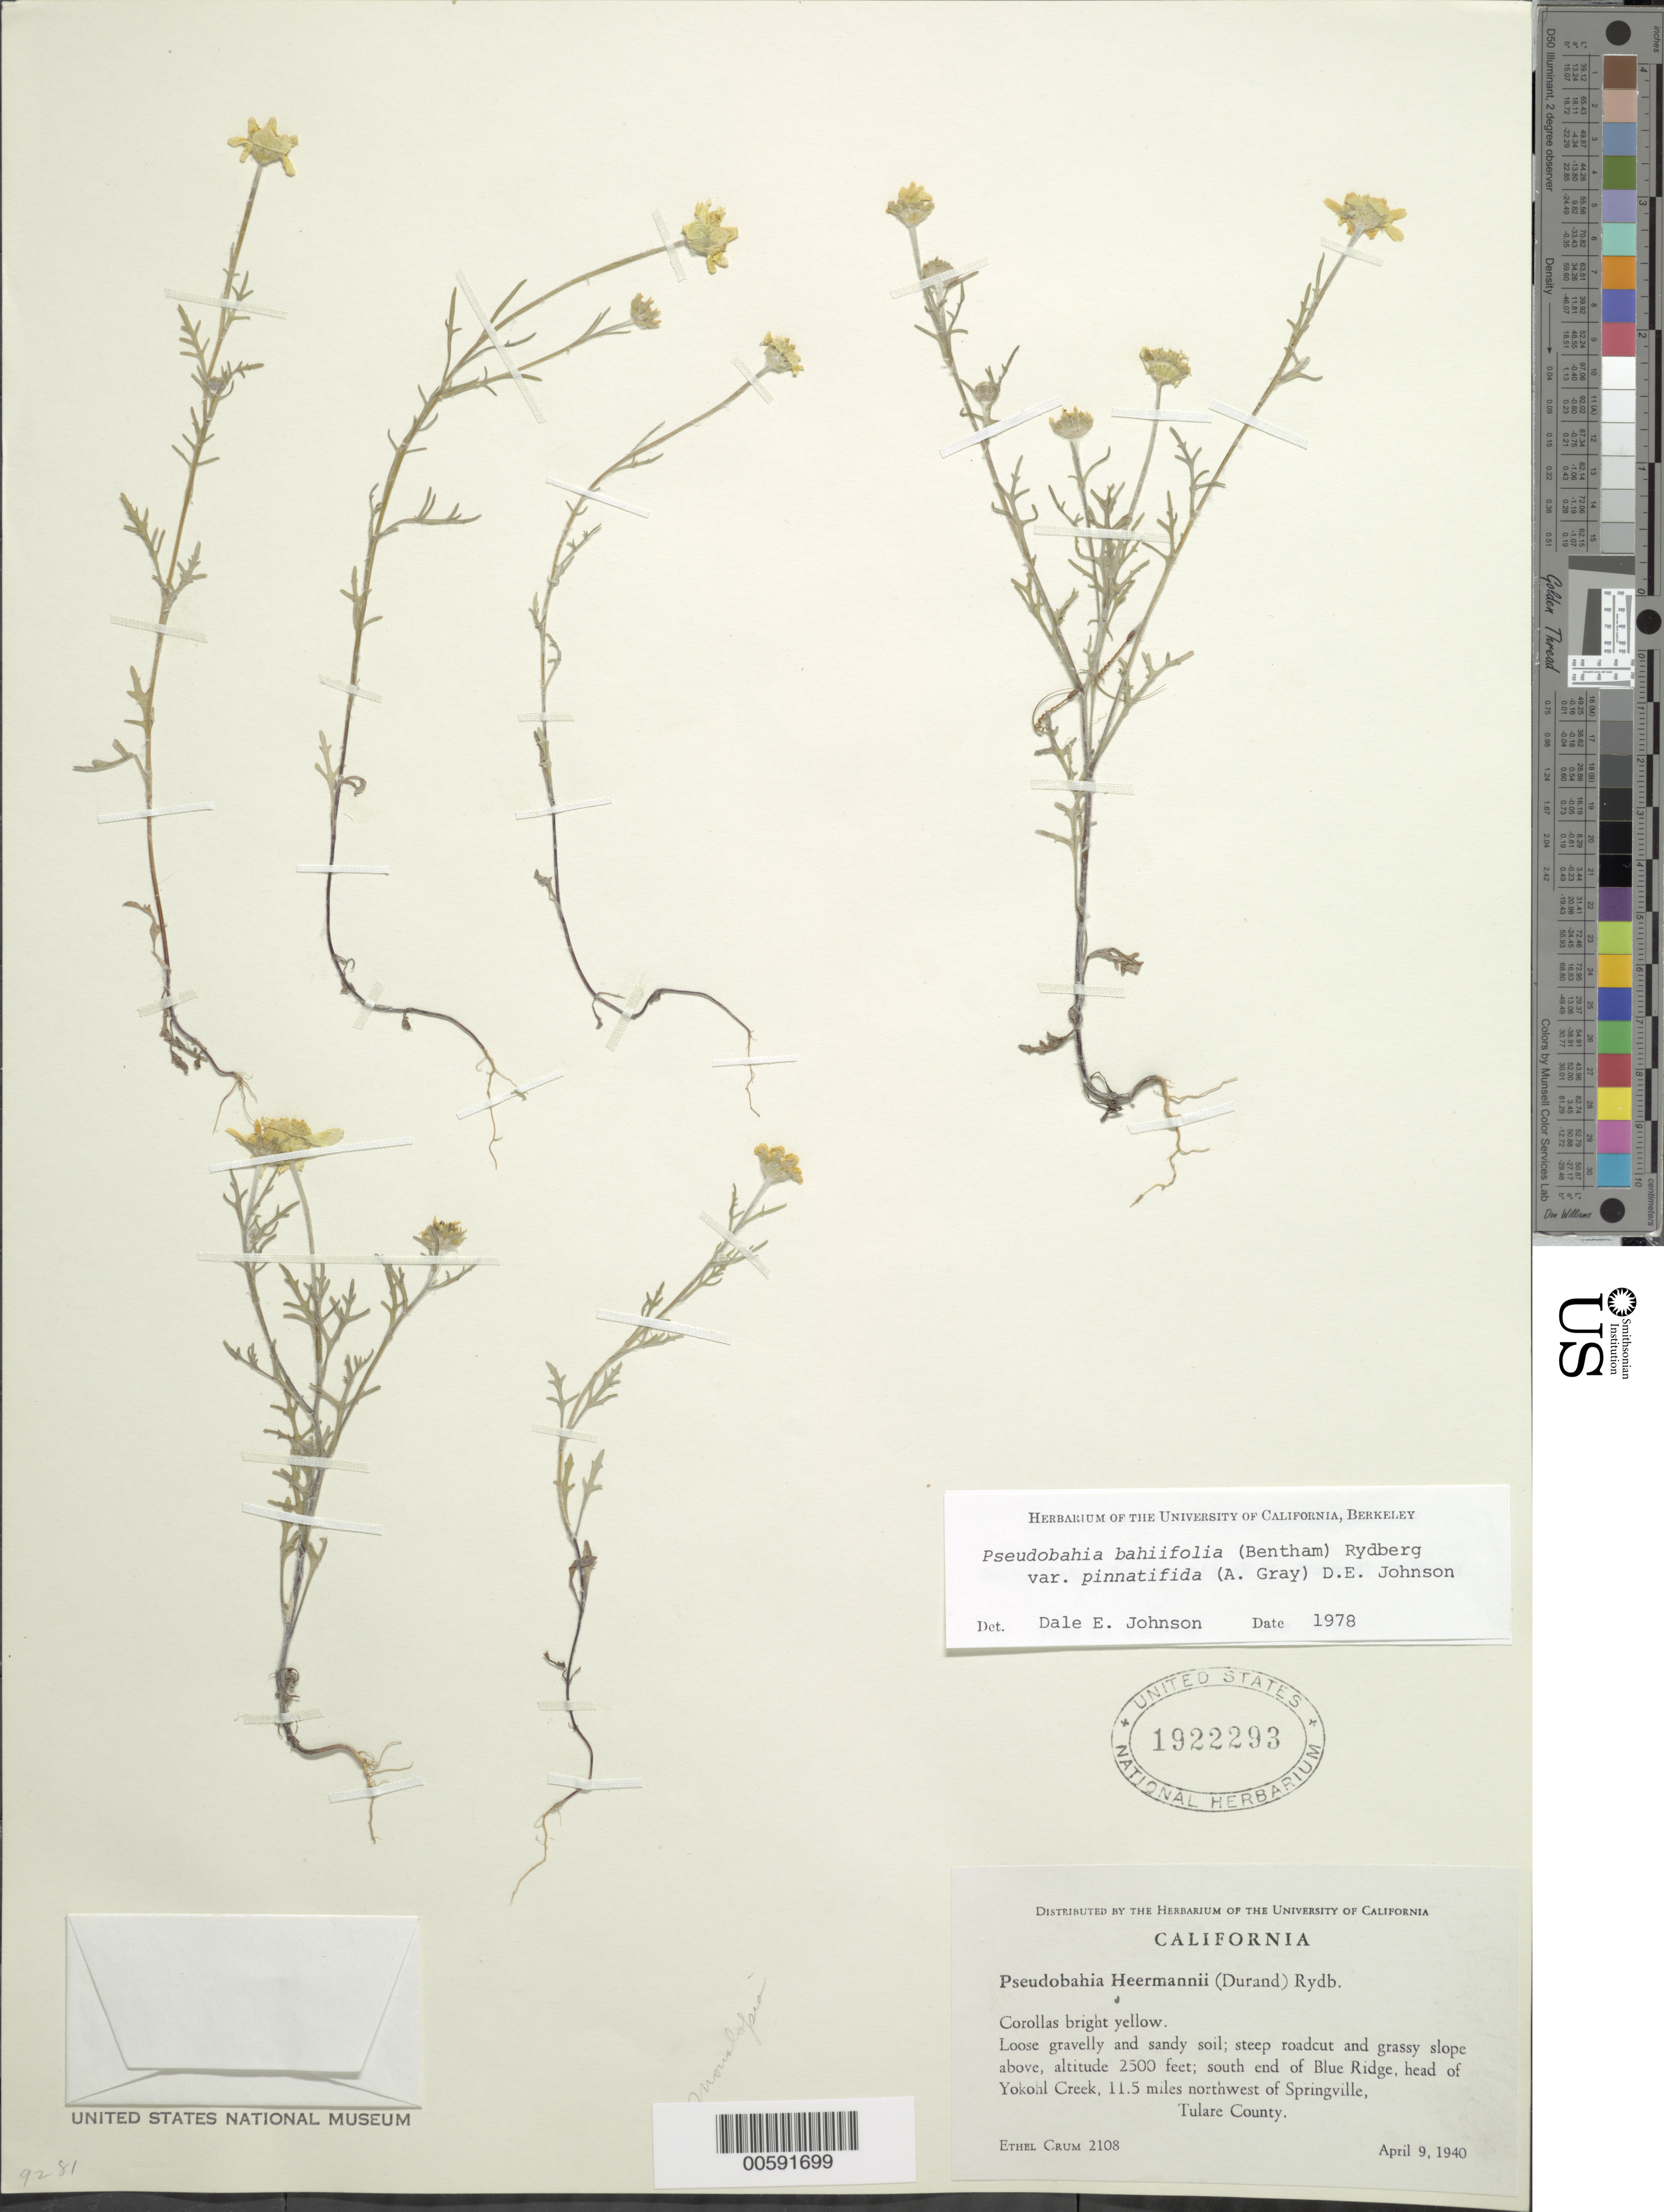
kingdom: Plantae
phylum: Tracheophyta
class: Magnoliopsida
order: Asterales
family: Asteraceae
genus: Pseudobahia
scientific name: Pseudobahia bahiifolia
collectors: E. Crum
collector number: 2108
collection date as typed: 09 Apr 1940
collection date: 1940-04-09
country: United States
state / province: California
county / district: Tulare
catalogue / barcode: US 1922293